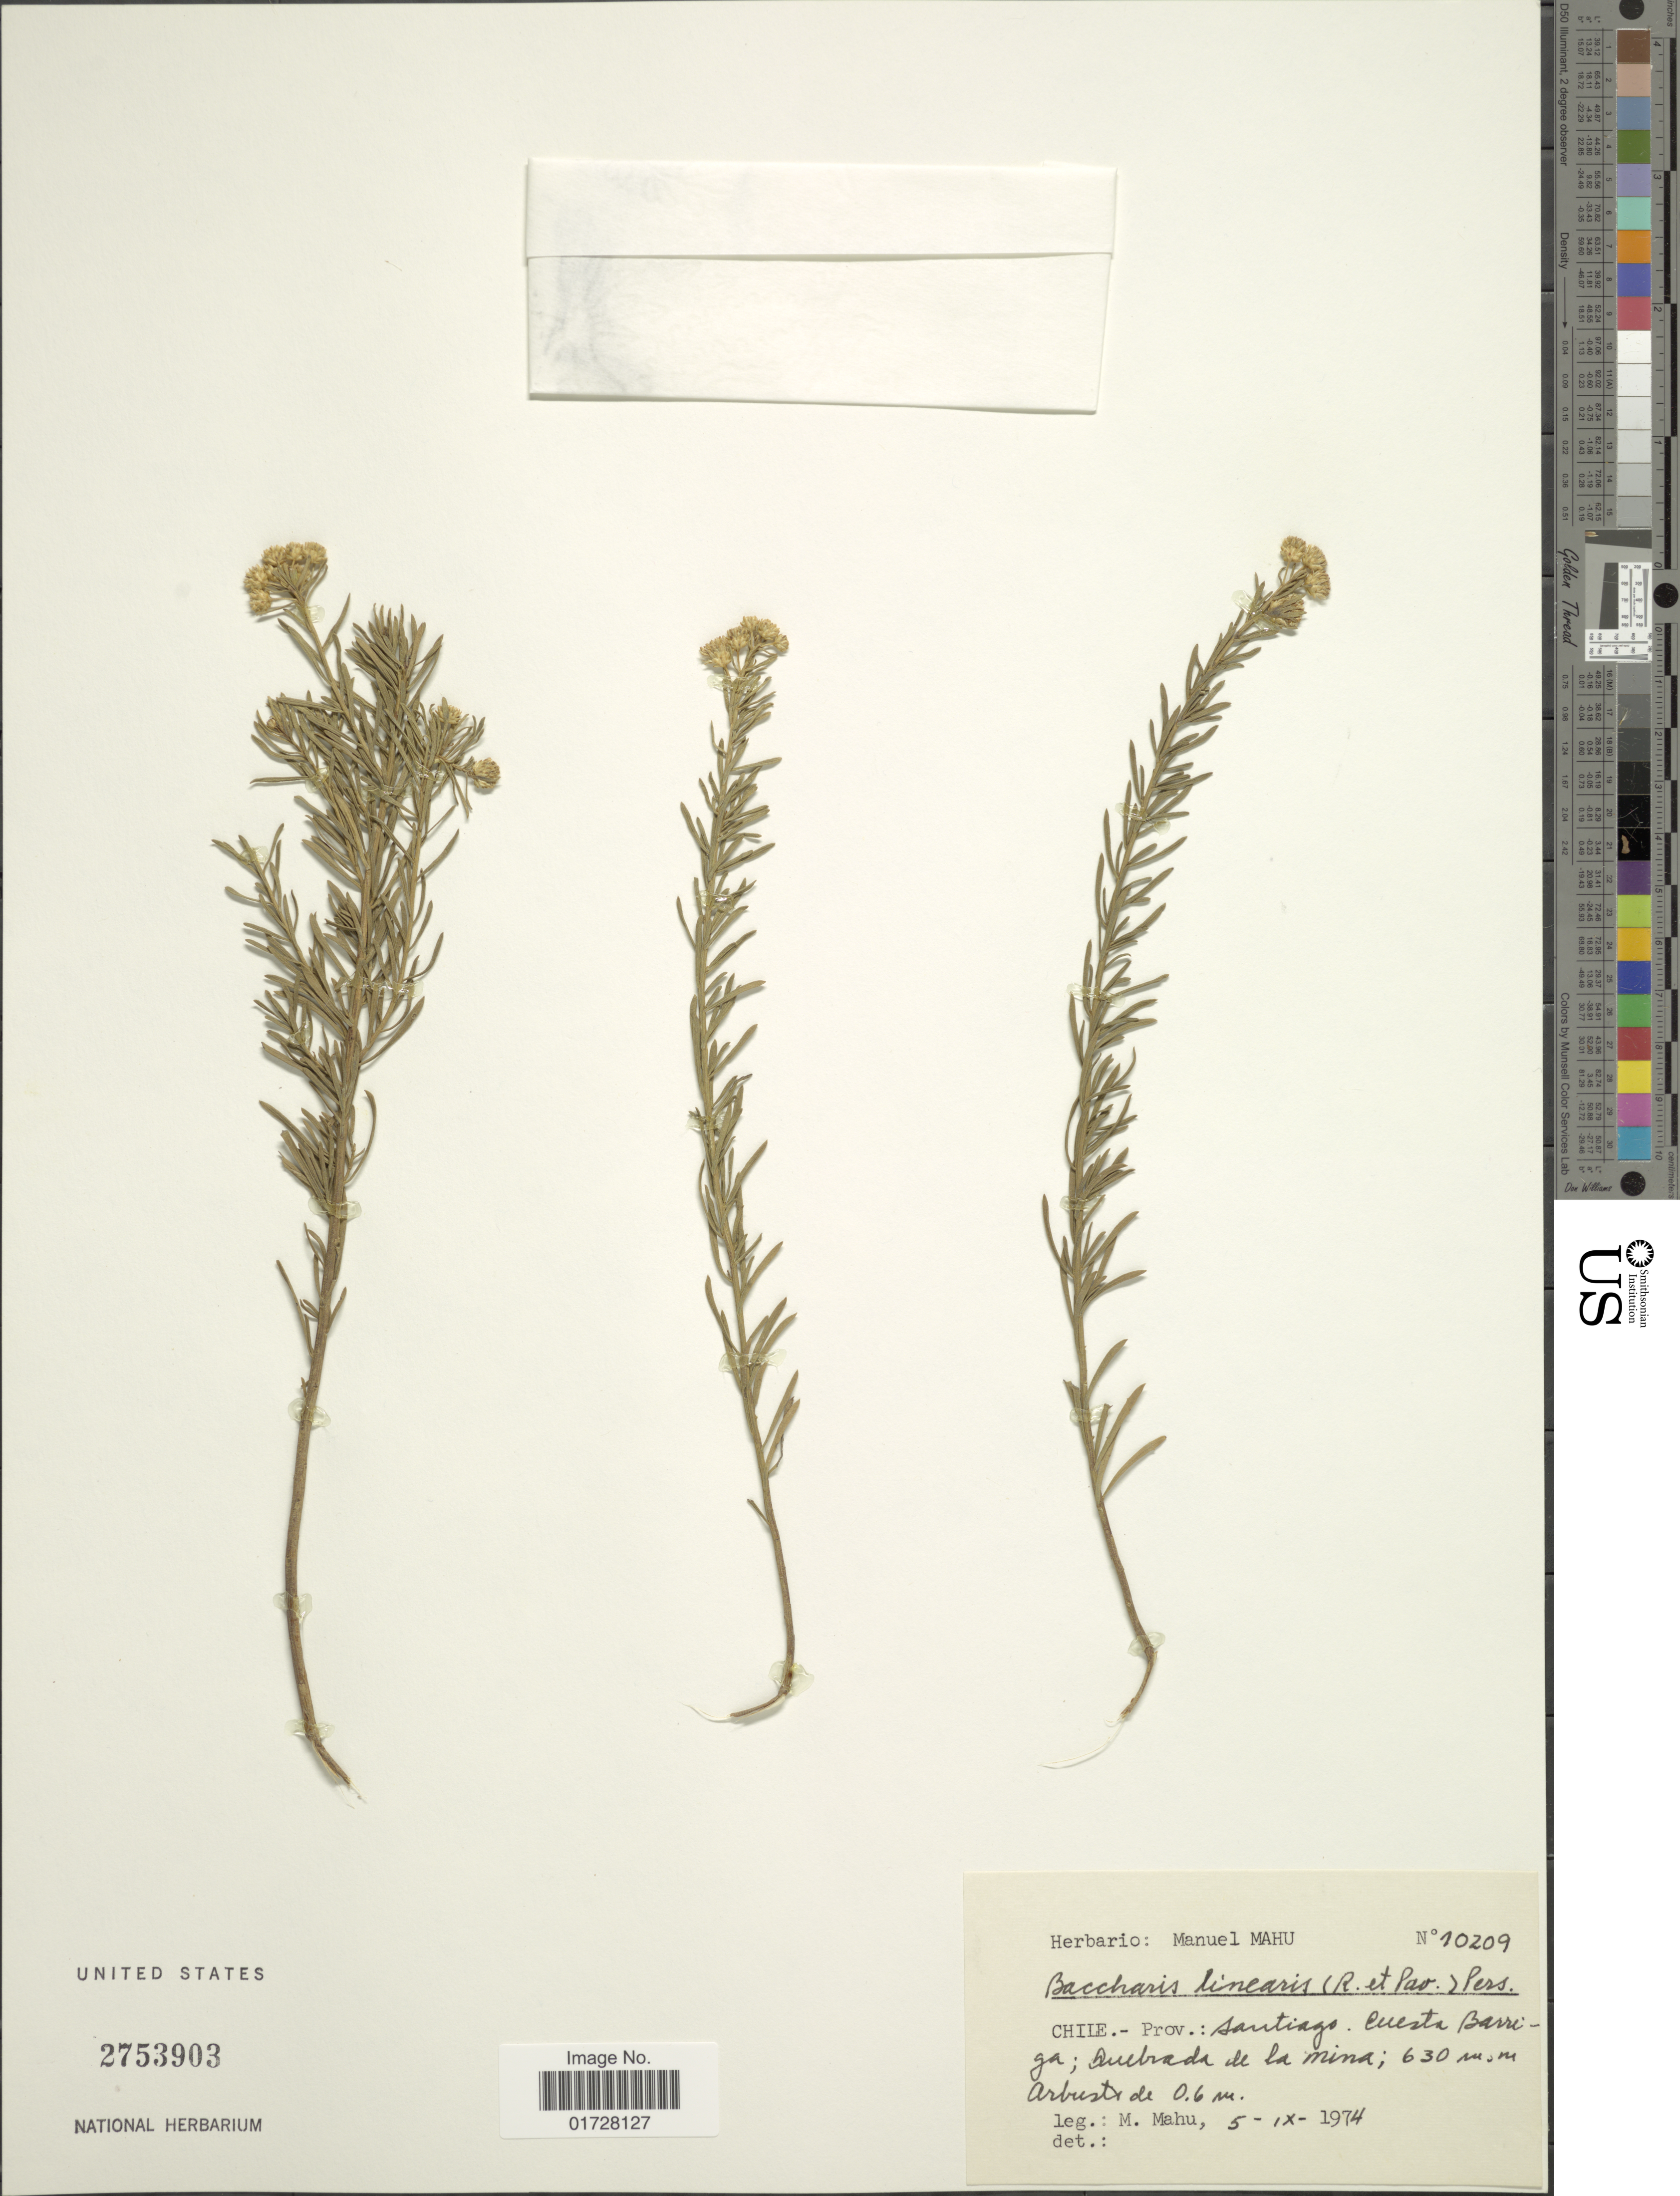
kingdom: Plantae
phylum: Tracheophyta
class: Magnoliopsida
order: Asterales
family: Asteraceae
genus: Baccharis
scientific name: Baccharis linearis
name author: (Ruiz & Pav.) Pers.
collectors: M. Mahu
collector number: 10209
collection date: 1974-09-05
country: Chile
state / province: Región Metropolitana (RM)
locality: Prov. Santiago, Cuesta Barriga, Quebrada de la Mina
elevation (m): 630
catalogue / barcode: US 2753903